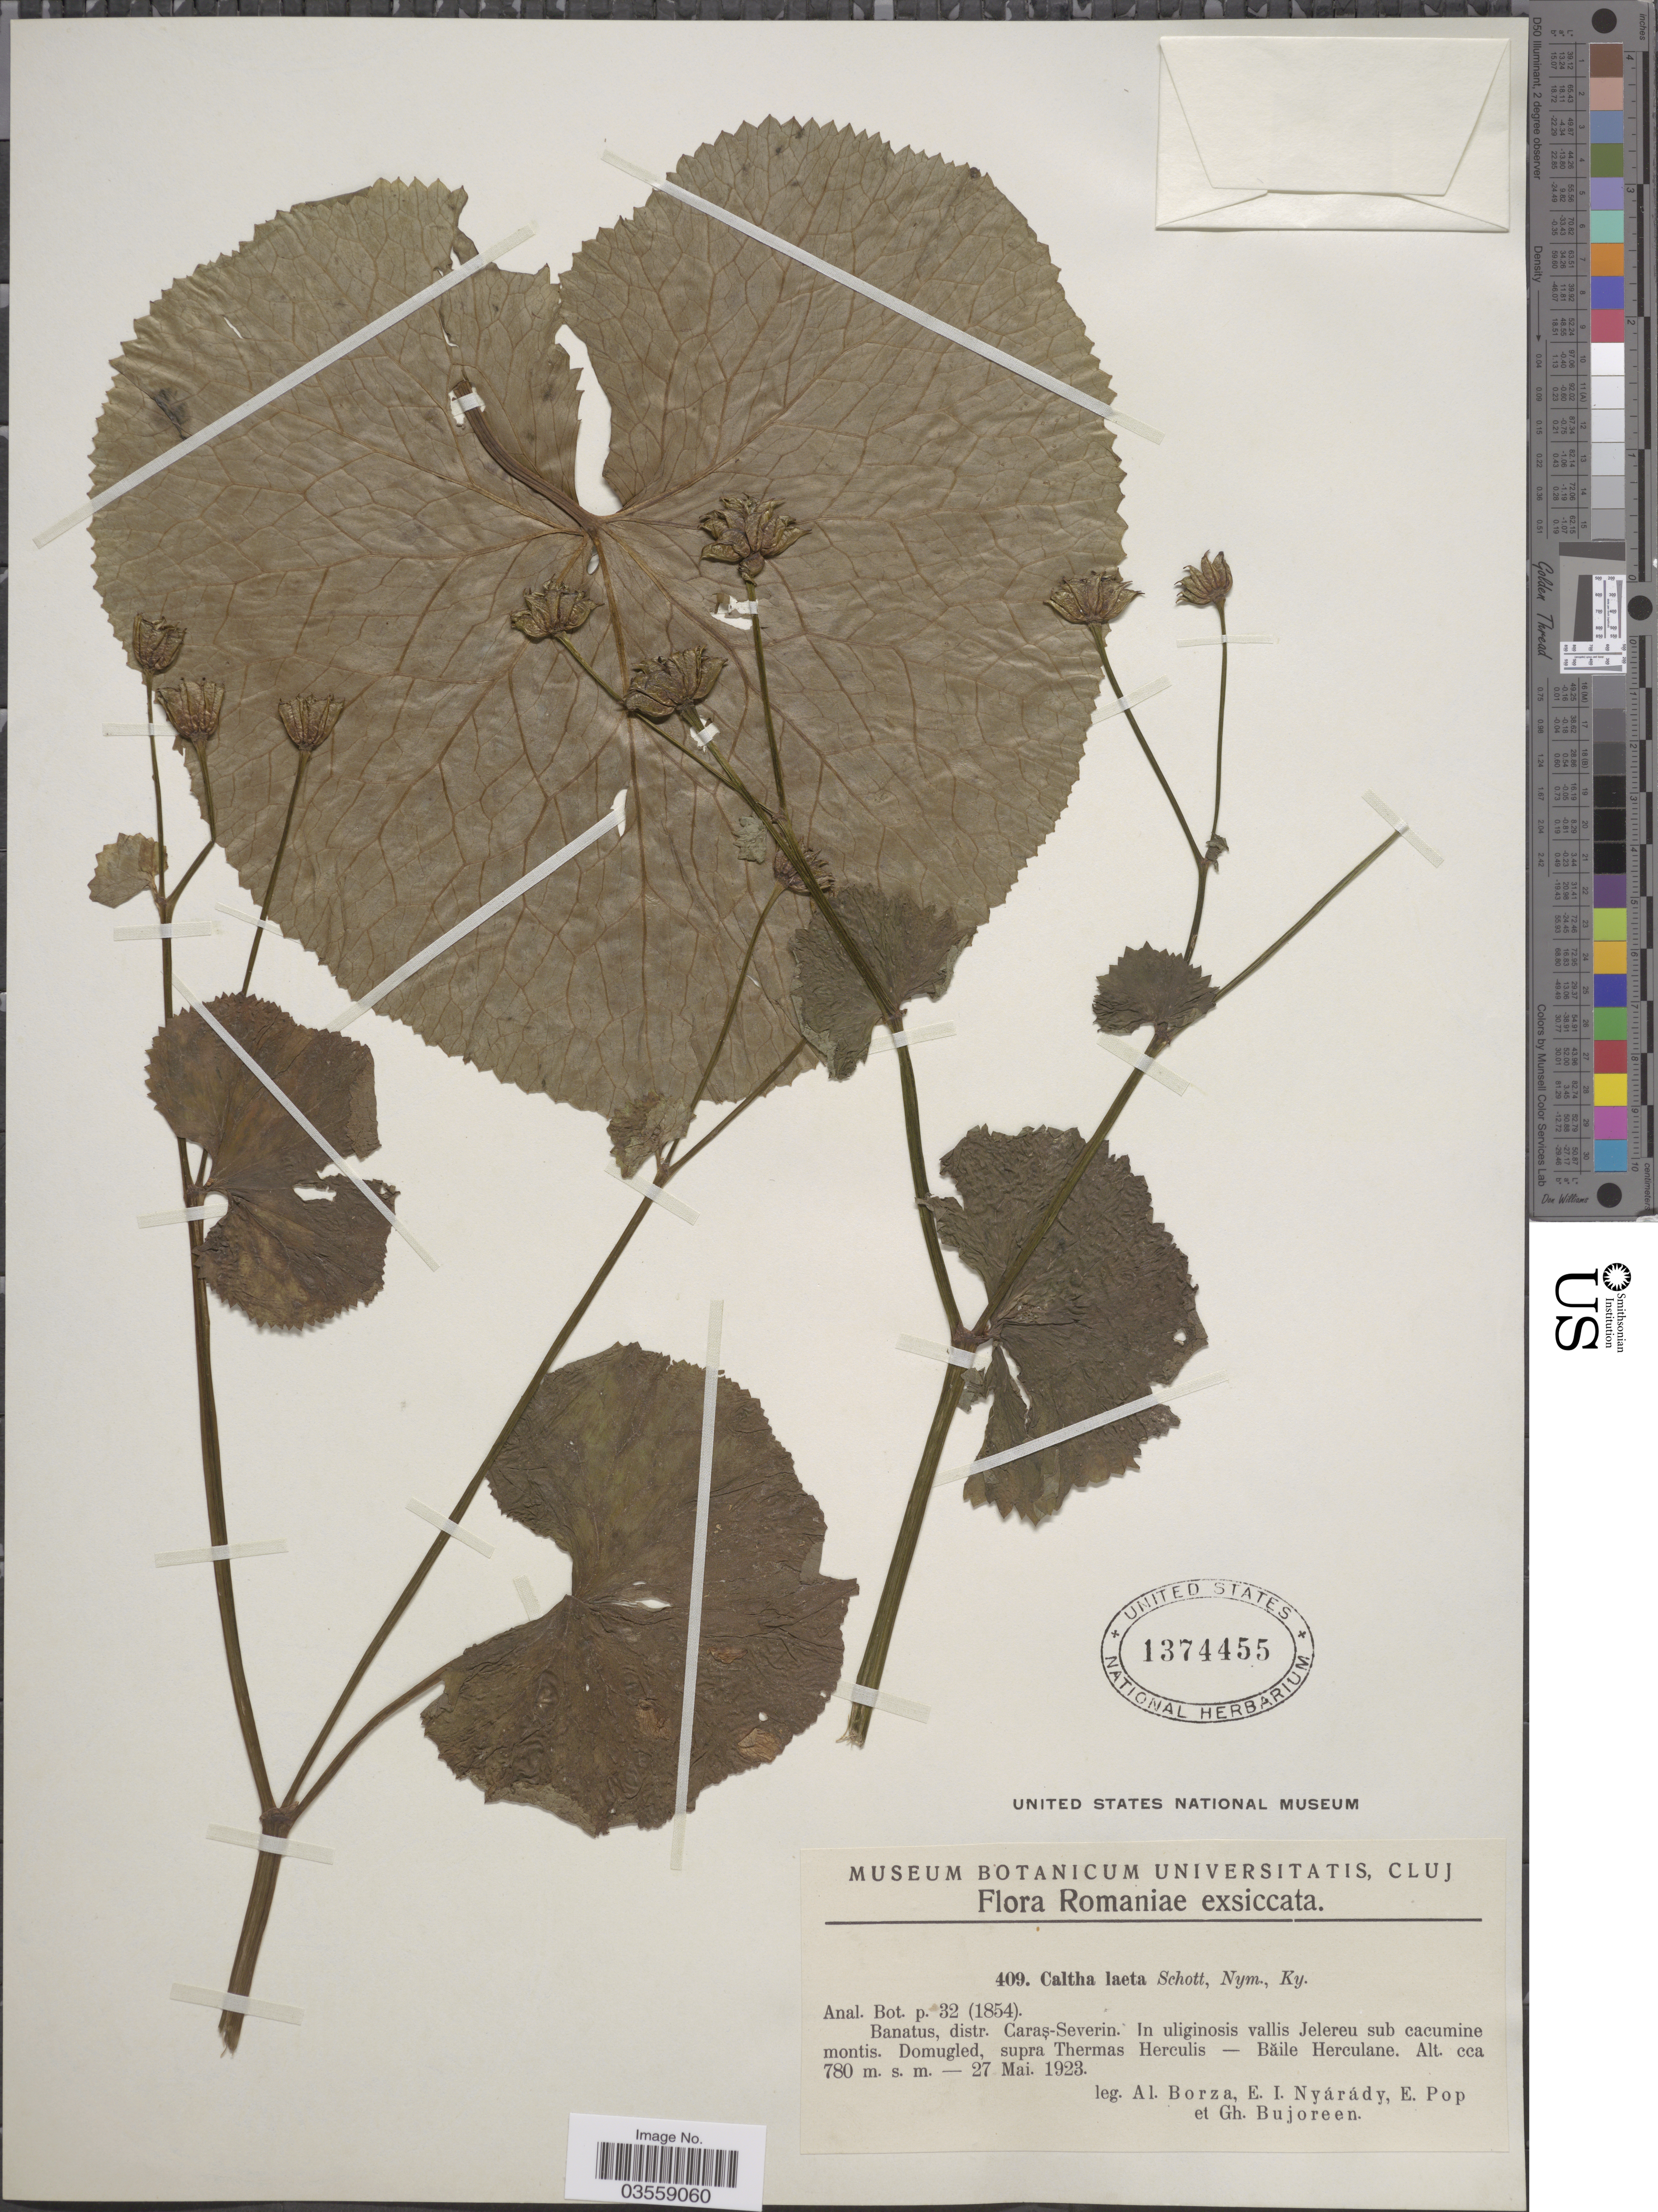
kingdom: Plantae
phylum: Tracheophyta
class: Magnoliopsida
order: Ranunculales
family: Ranunculaceae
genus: Caltha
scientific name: Caltha laeta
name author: Schott et al.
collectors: A. Borza, E. Nyárády, E. Pop & G. Bujoreen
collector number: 409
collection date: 1923-05-27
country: Romania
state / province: Caras-Severin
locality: Banatus, distr. Caras-Severin. In uliginosis vallis Jelereu sub cacumine montis. Domugled, supra Thermas Herculis - Baile Herculane.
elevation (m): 780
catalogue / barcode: US 1374455